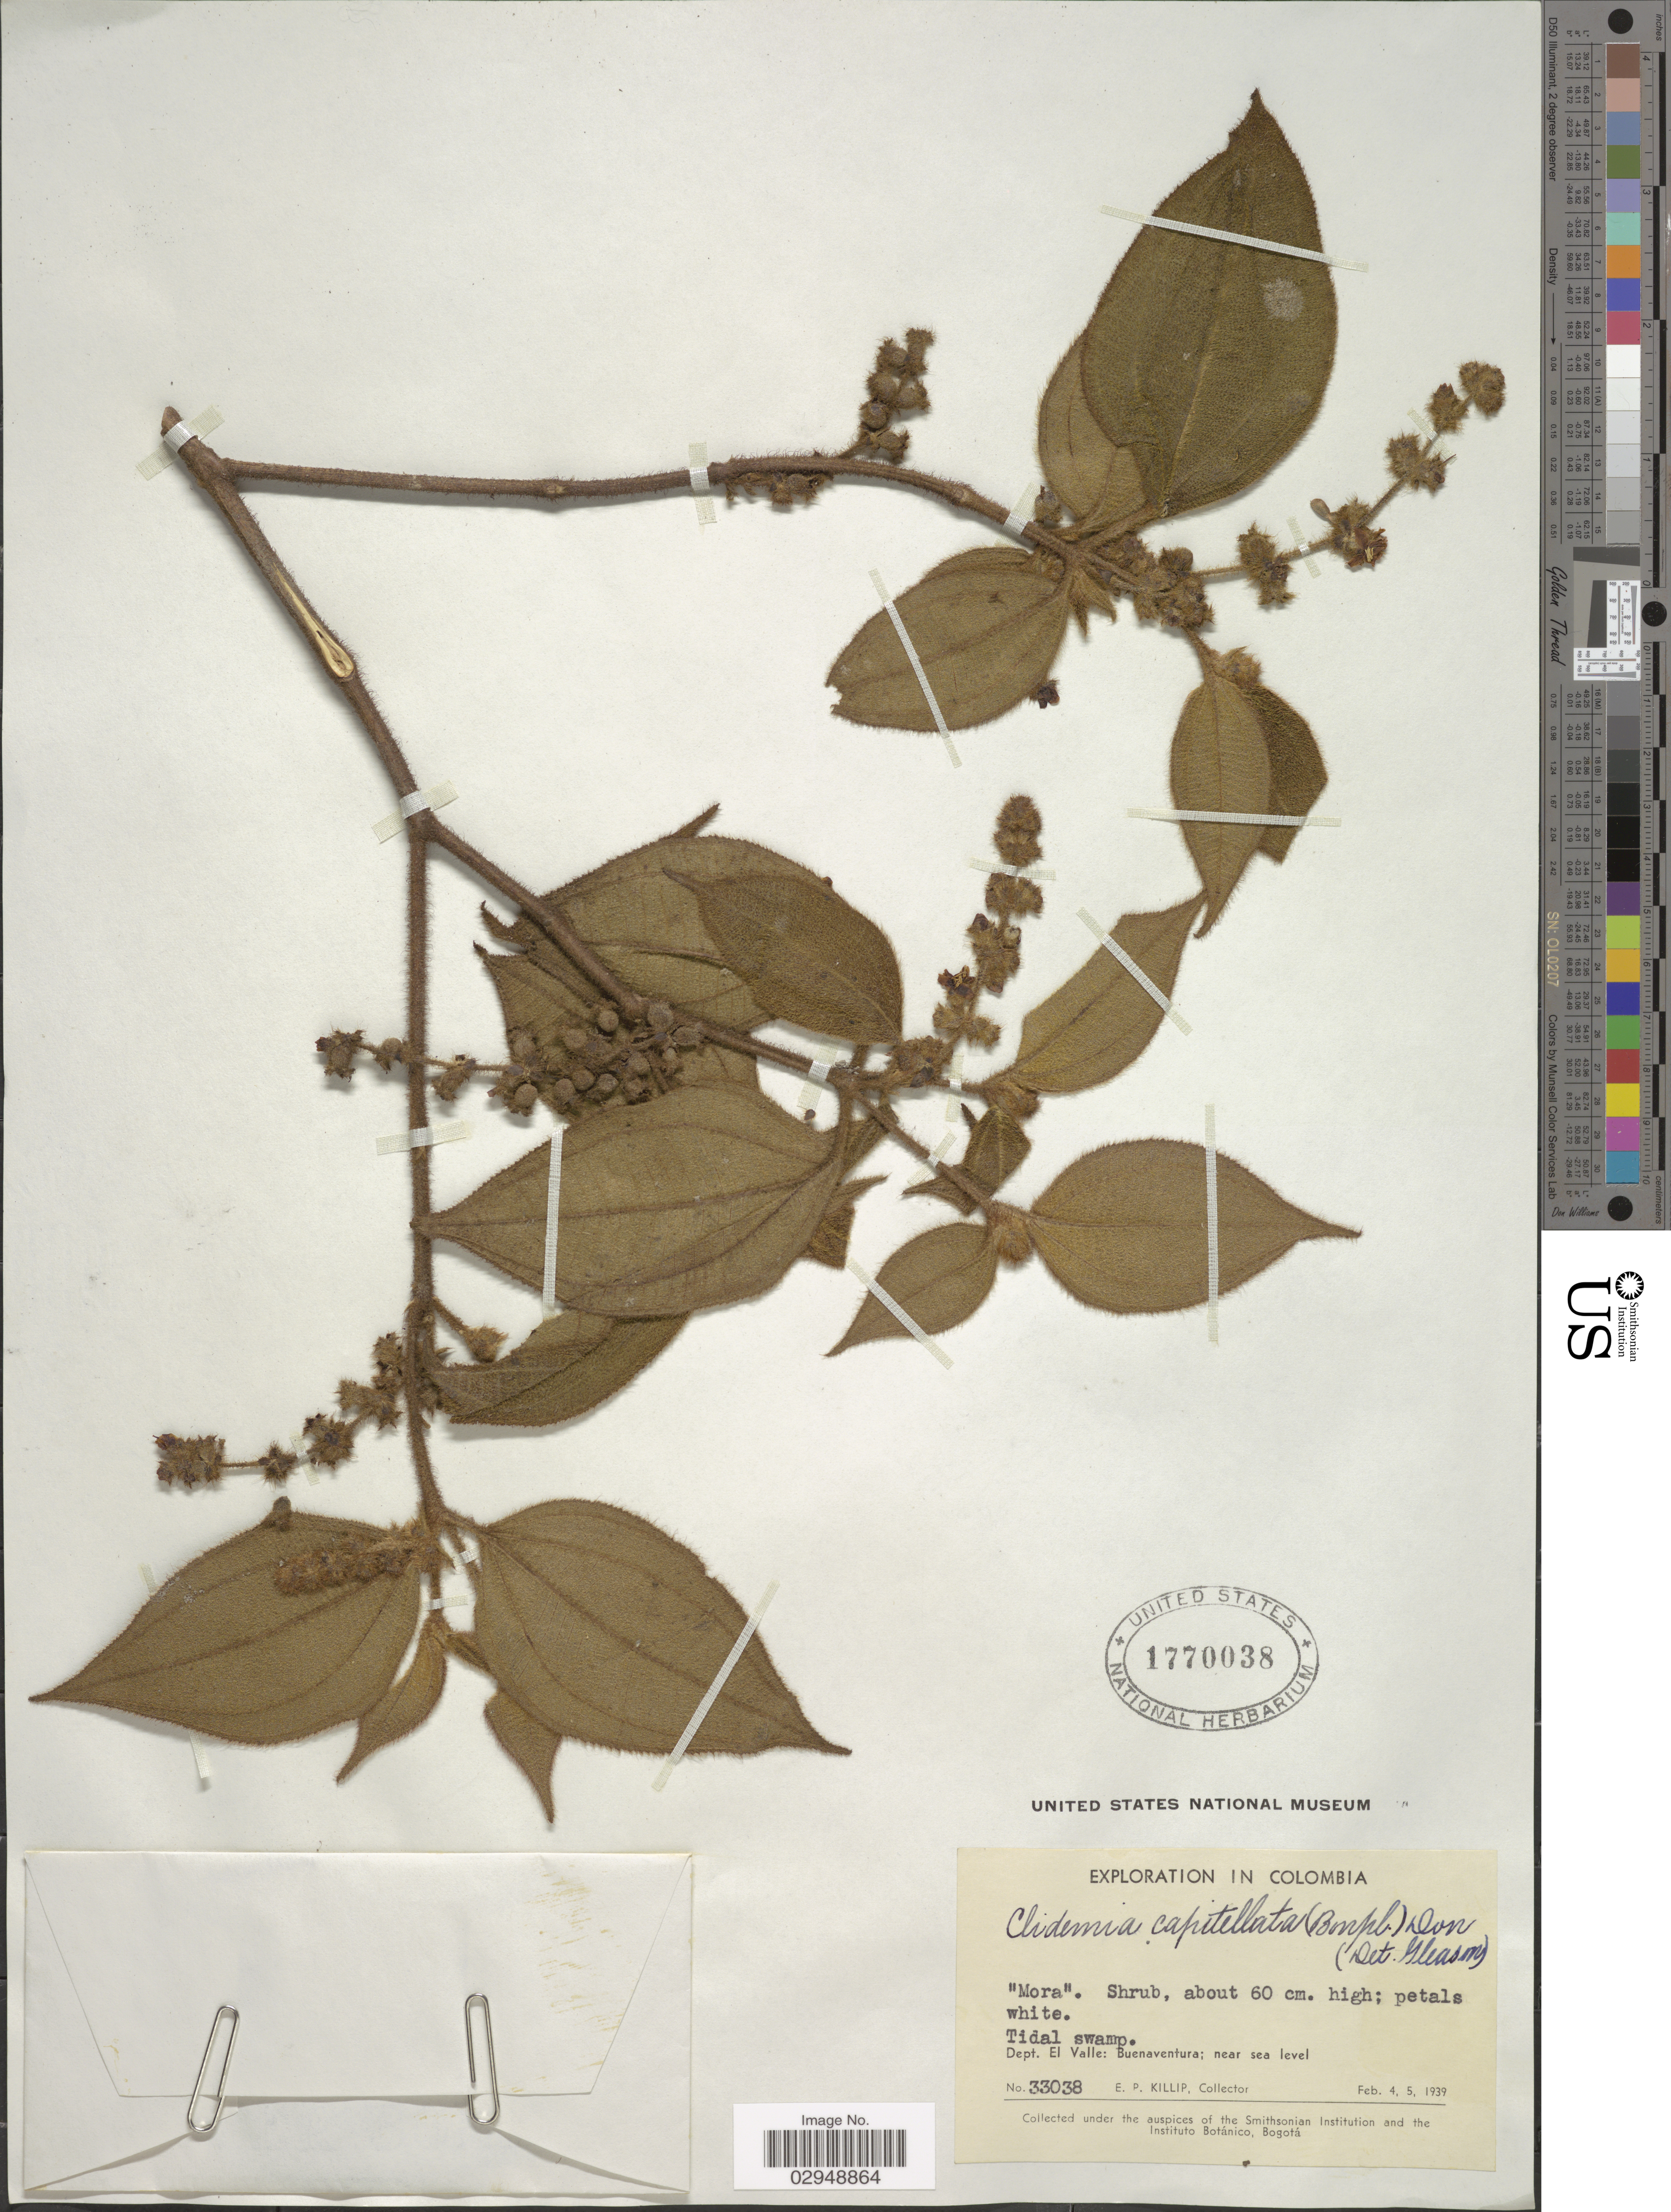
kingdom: Plantae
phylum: Tracheophyta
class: Magnoliopsida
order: Myrtales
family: Melastomataceae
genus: Clidemia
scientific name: Clidemia capitellata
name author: (Bonpl.) D. Don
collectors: E. P. Killip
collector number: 33038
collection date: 1939-02-04/1939-02-05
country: Colombia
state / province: Valle del Cauca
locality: Dept. El Valle: Buenaventura.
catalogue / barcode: US 1770038